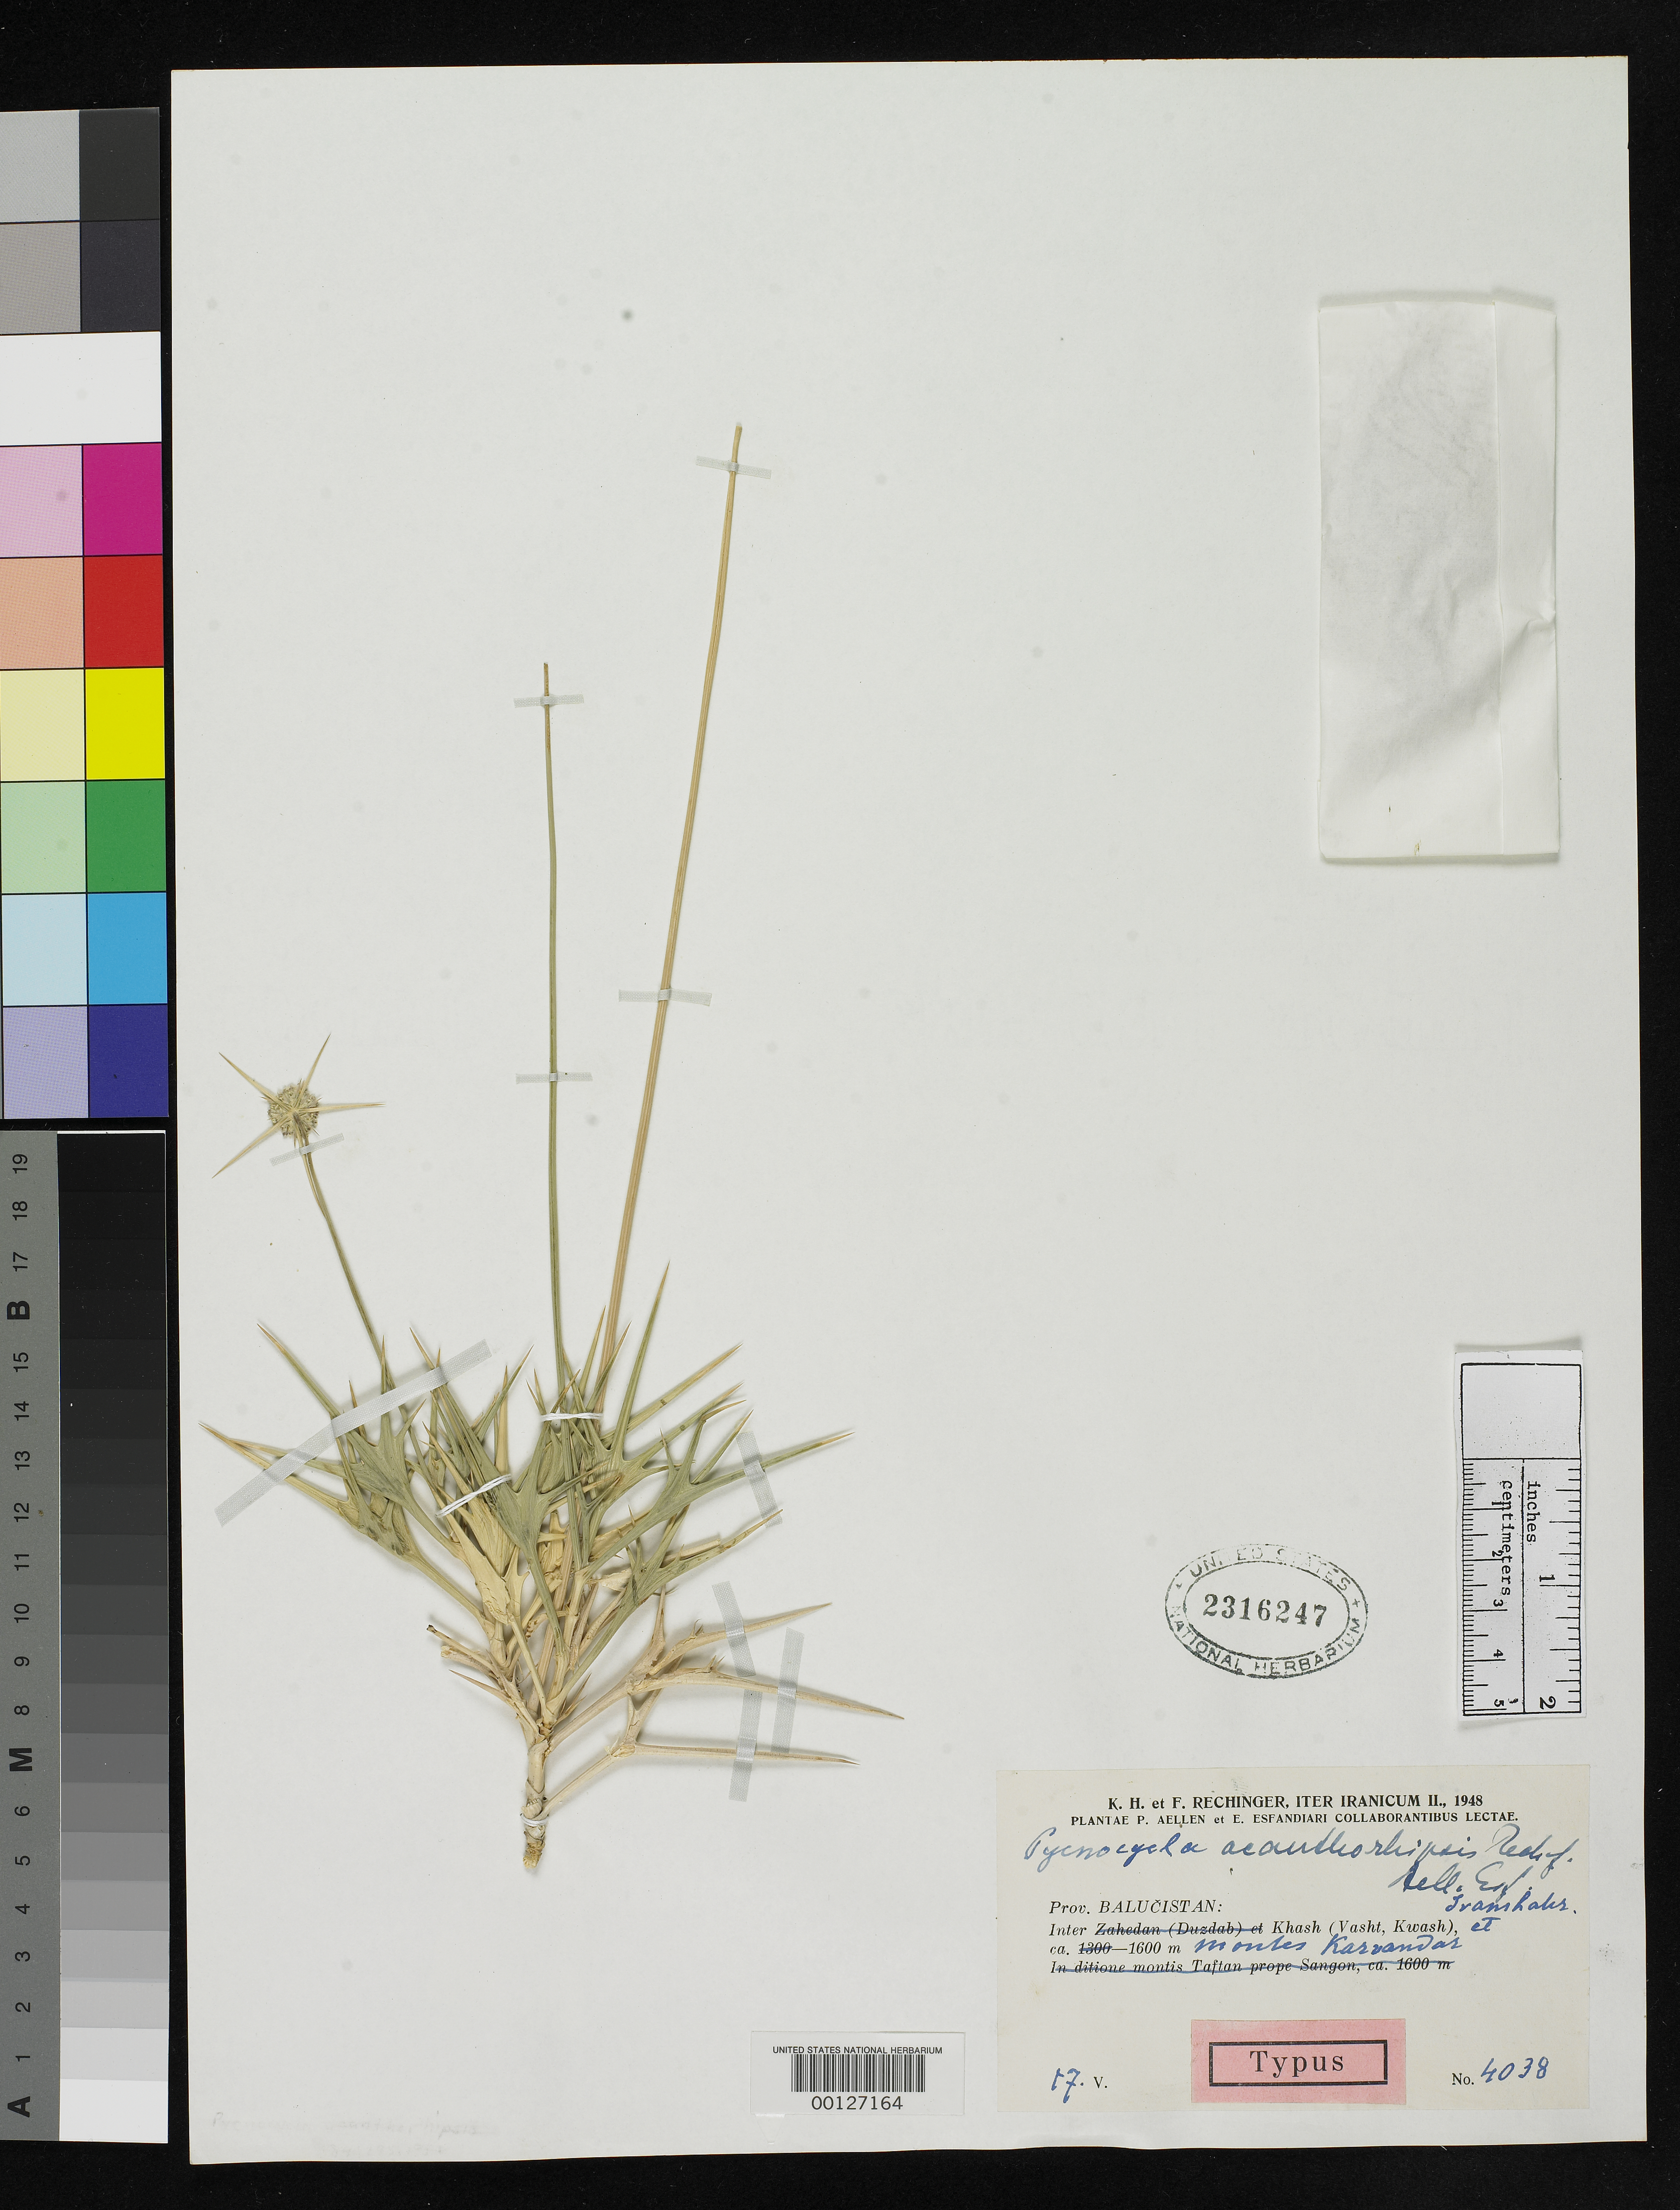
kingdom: Plantae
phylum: Tracheophyta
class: Magnoliopsida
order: Apiales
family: Apiaceae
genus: Prangos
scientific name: Prangos calligonoides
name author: Rech. f.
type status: Isotype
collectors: K. H. Rechinger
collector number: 5758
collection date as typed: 14 Jul 1948 to 16 Jul 1948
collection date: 1948-07-14/1948-07-16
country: Iran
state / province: Lorestan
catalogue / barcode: US 2316247